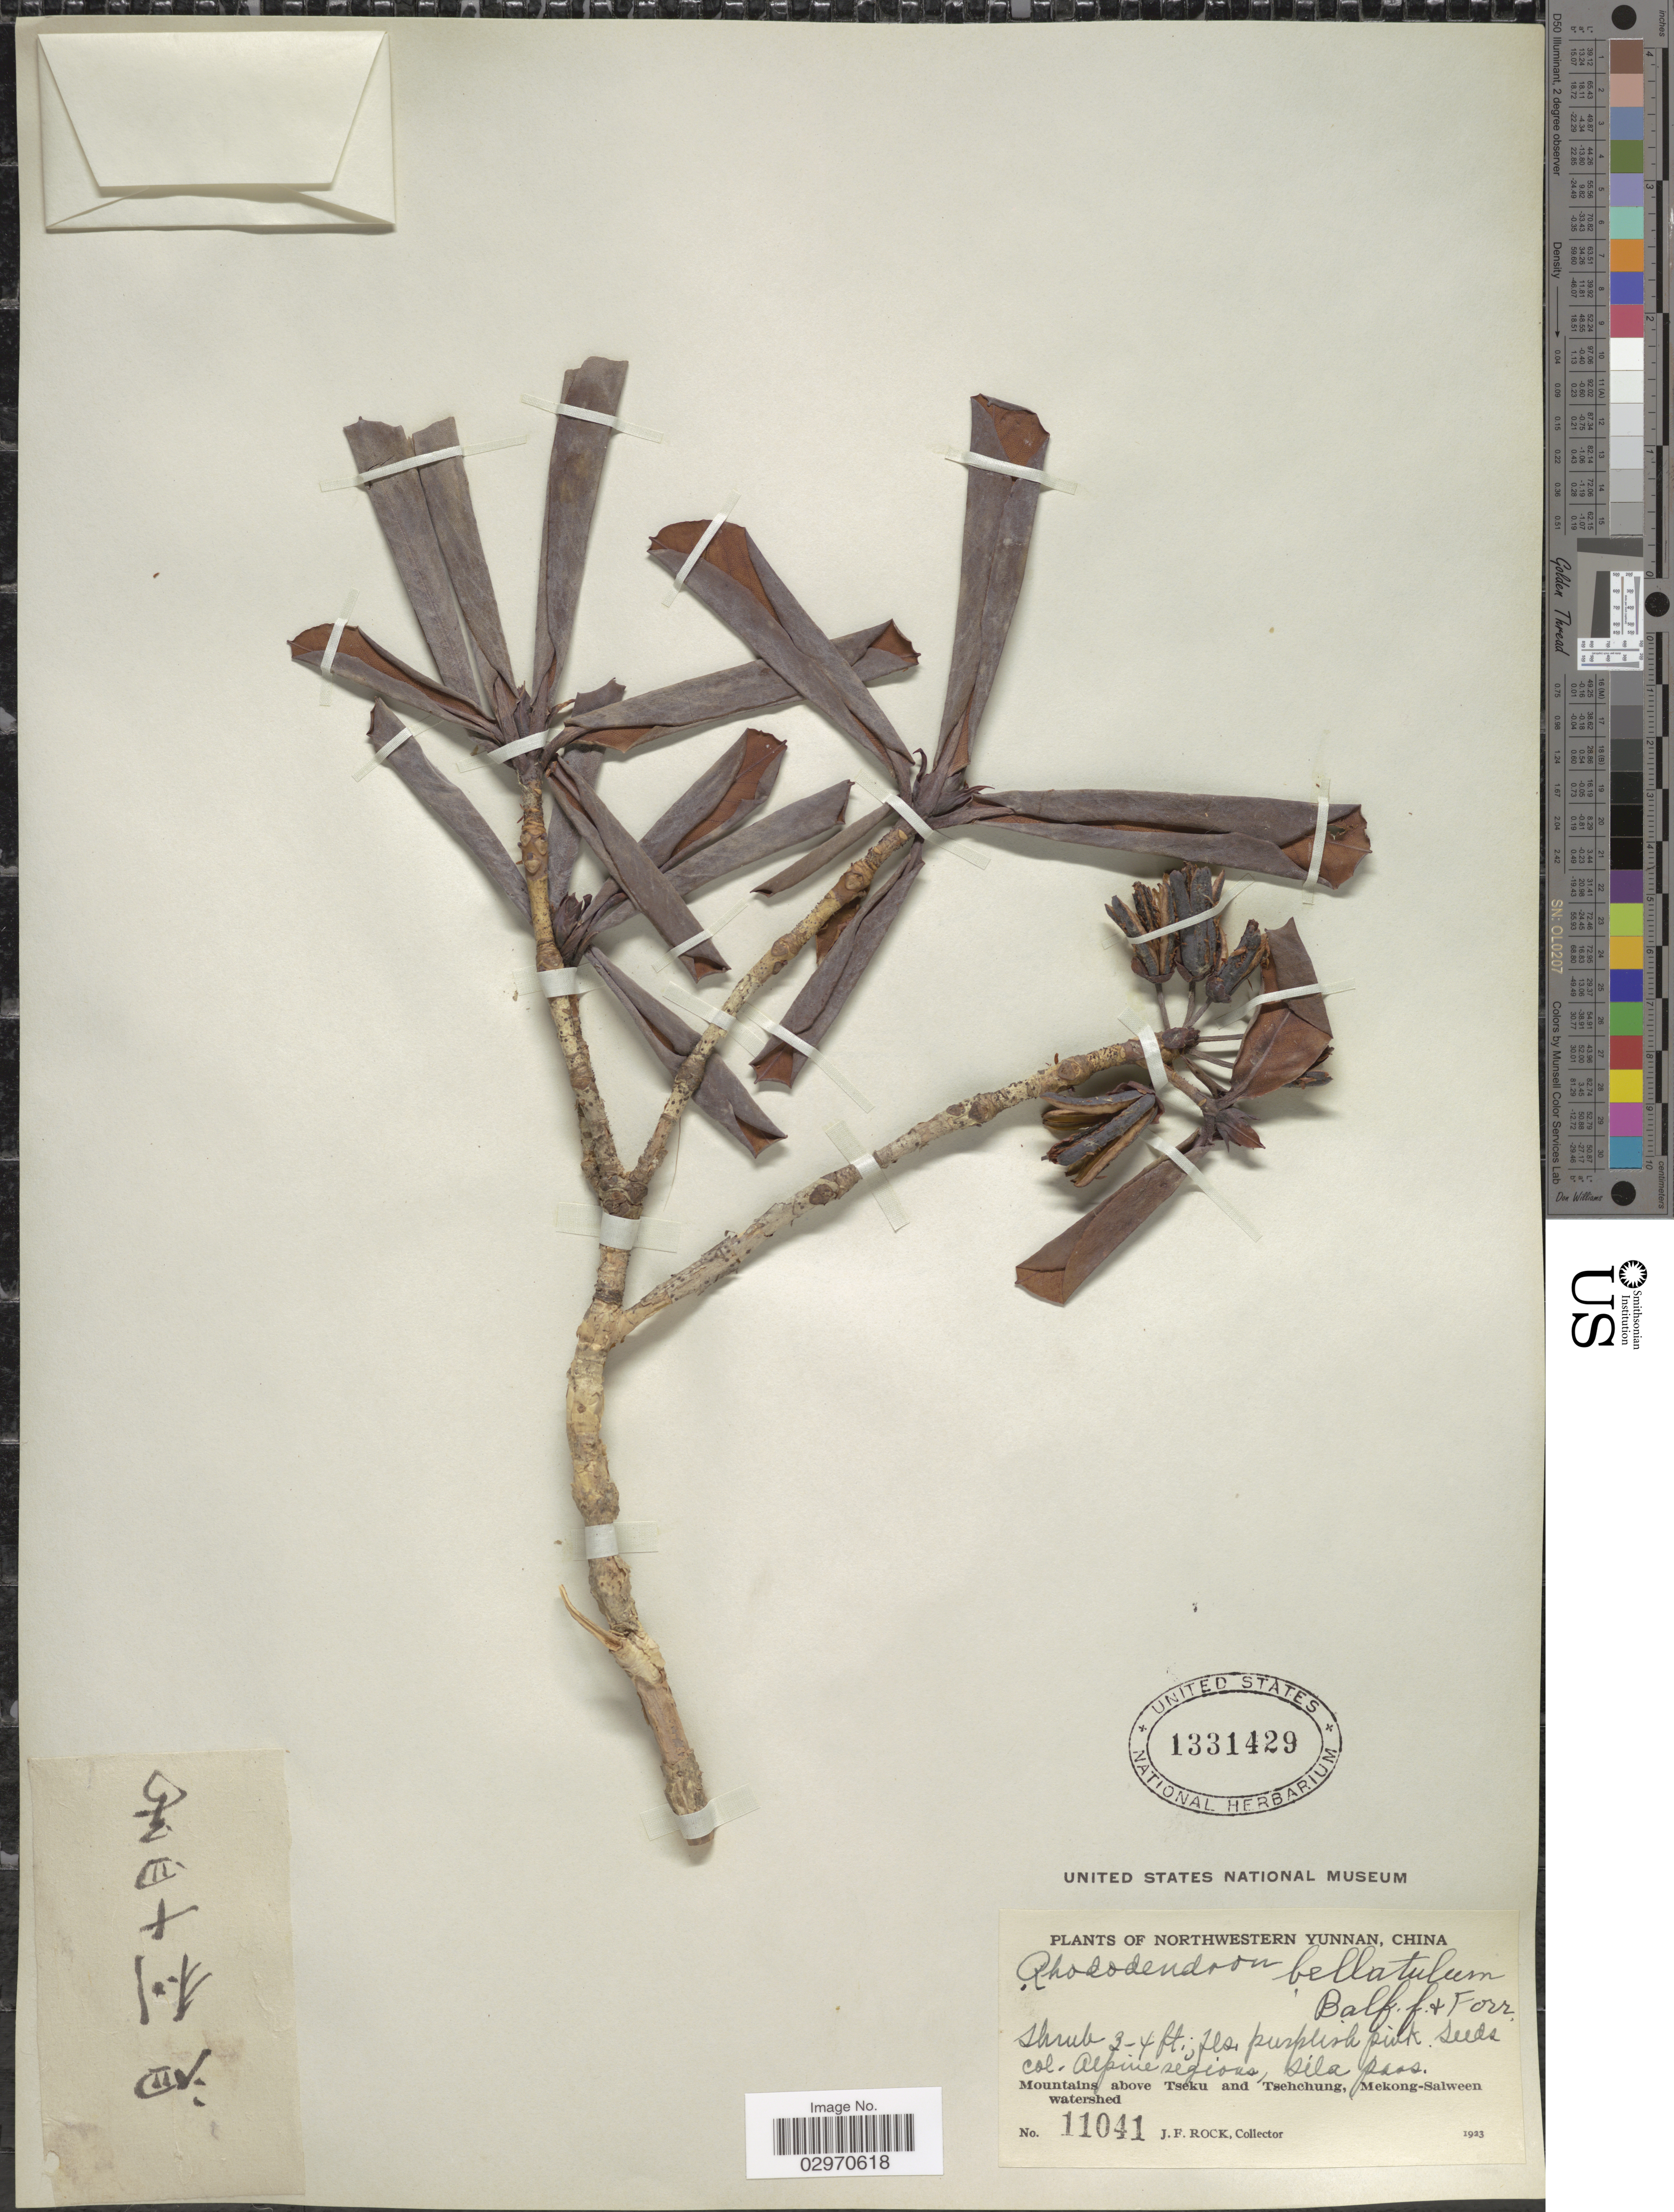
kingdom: Plantae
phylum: Tracheophyta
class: Magnoliopsida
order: Ericales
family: Ericaceae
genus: Rhododendron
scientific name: Rhododendron eclecteum var. bellatulum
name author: Tagg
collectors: J. Rock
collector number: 11041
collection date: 1923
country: China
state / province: Yunnan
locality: Northwestern Yunnan. Alpine regions, Sila pass. Mountains above Tseku and Tsehchung, Mekong-Salween watershed.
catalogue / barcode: US 1331429